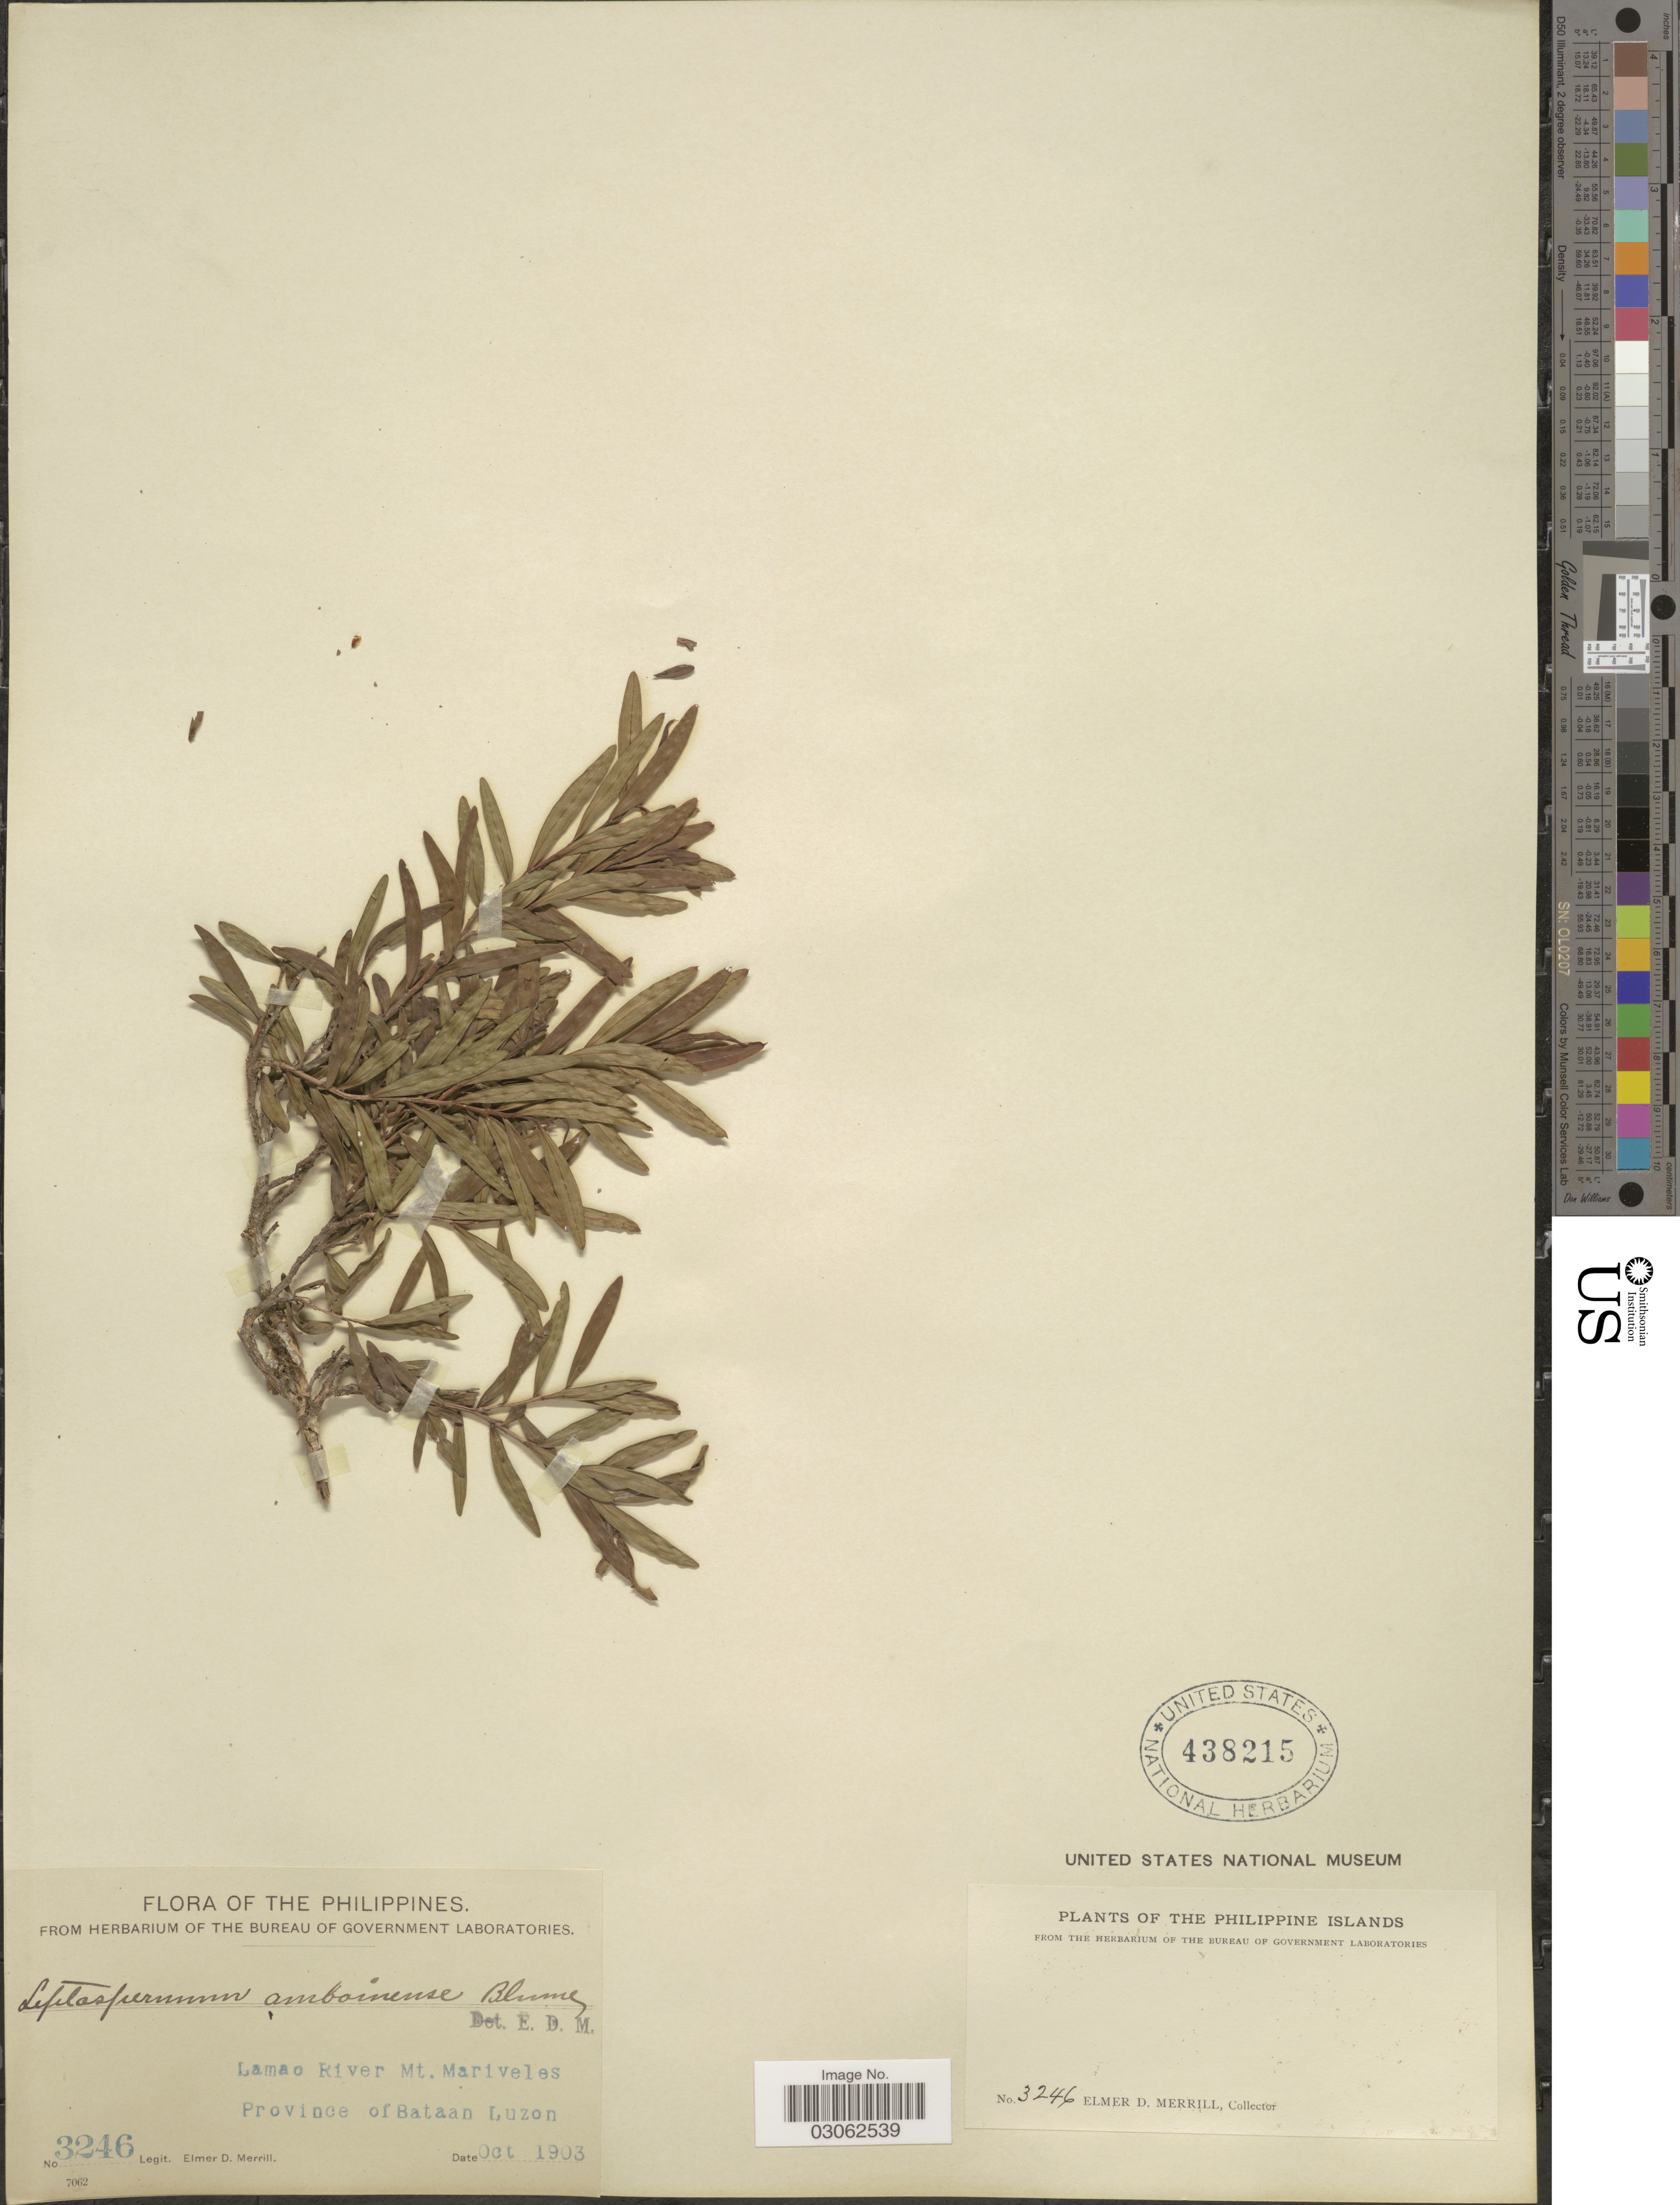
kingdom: Plantae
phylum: Tracheophyta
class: Magnoliopsida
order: Myrtales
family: Myrtaceae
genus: Leptospermum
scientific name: Leptospermum javanicum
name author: Blume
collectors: E. D. Merrill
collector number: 3246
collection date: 1903-10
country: Philippines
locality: Lamao River Mt. Mariveles. Province of Bataan. Luzon.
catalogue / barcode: US 438215